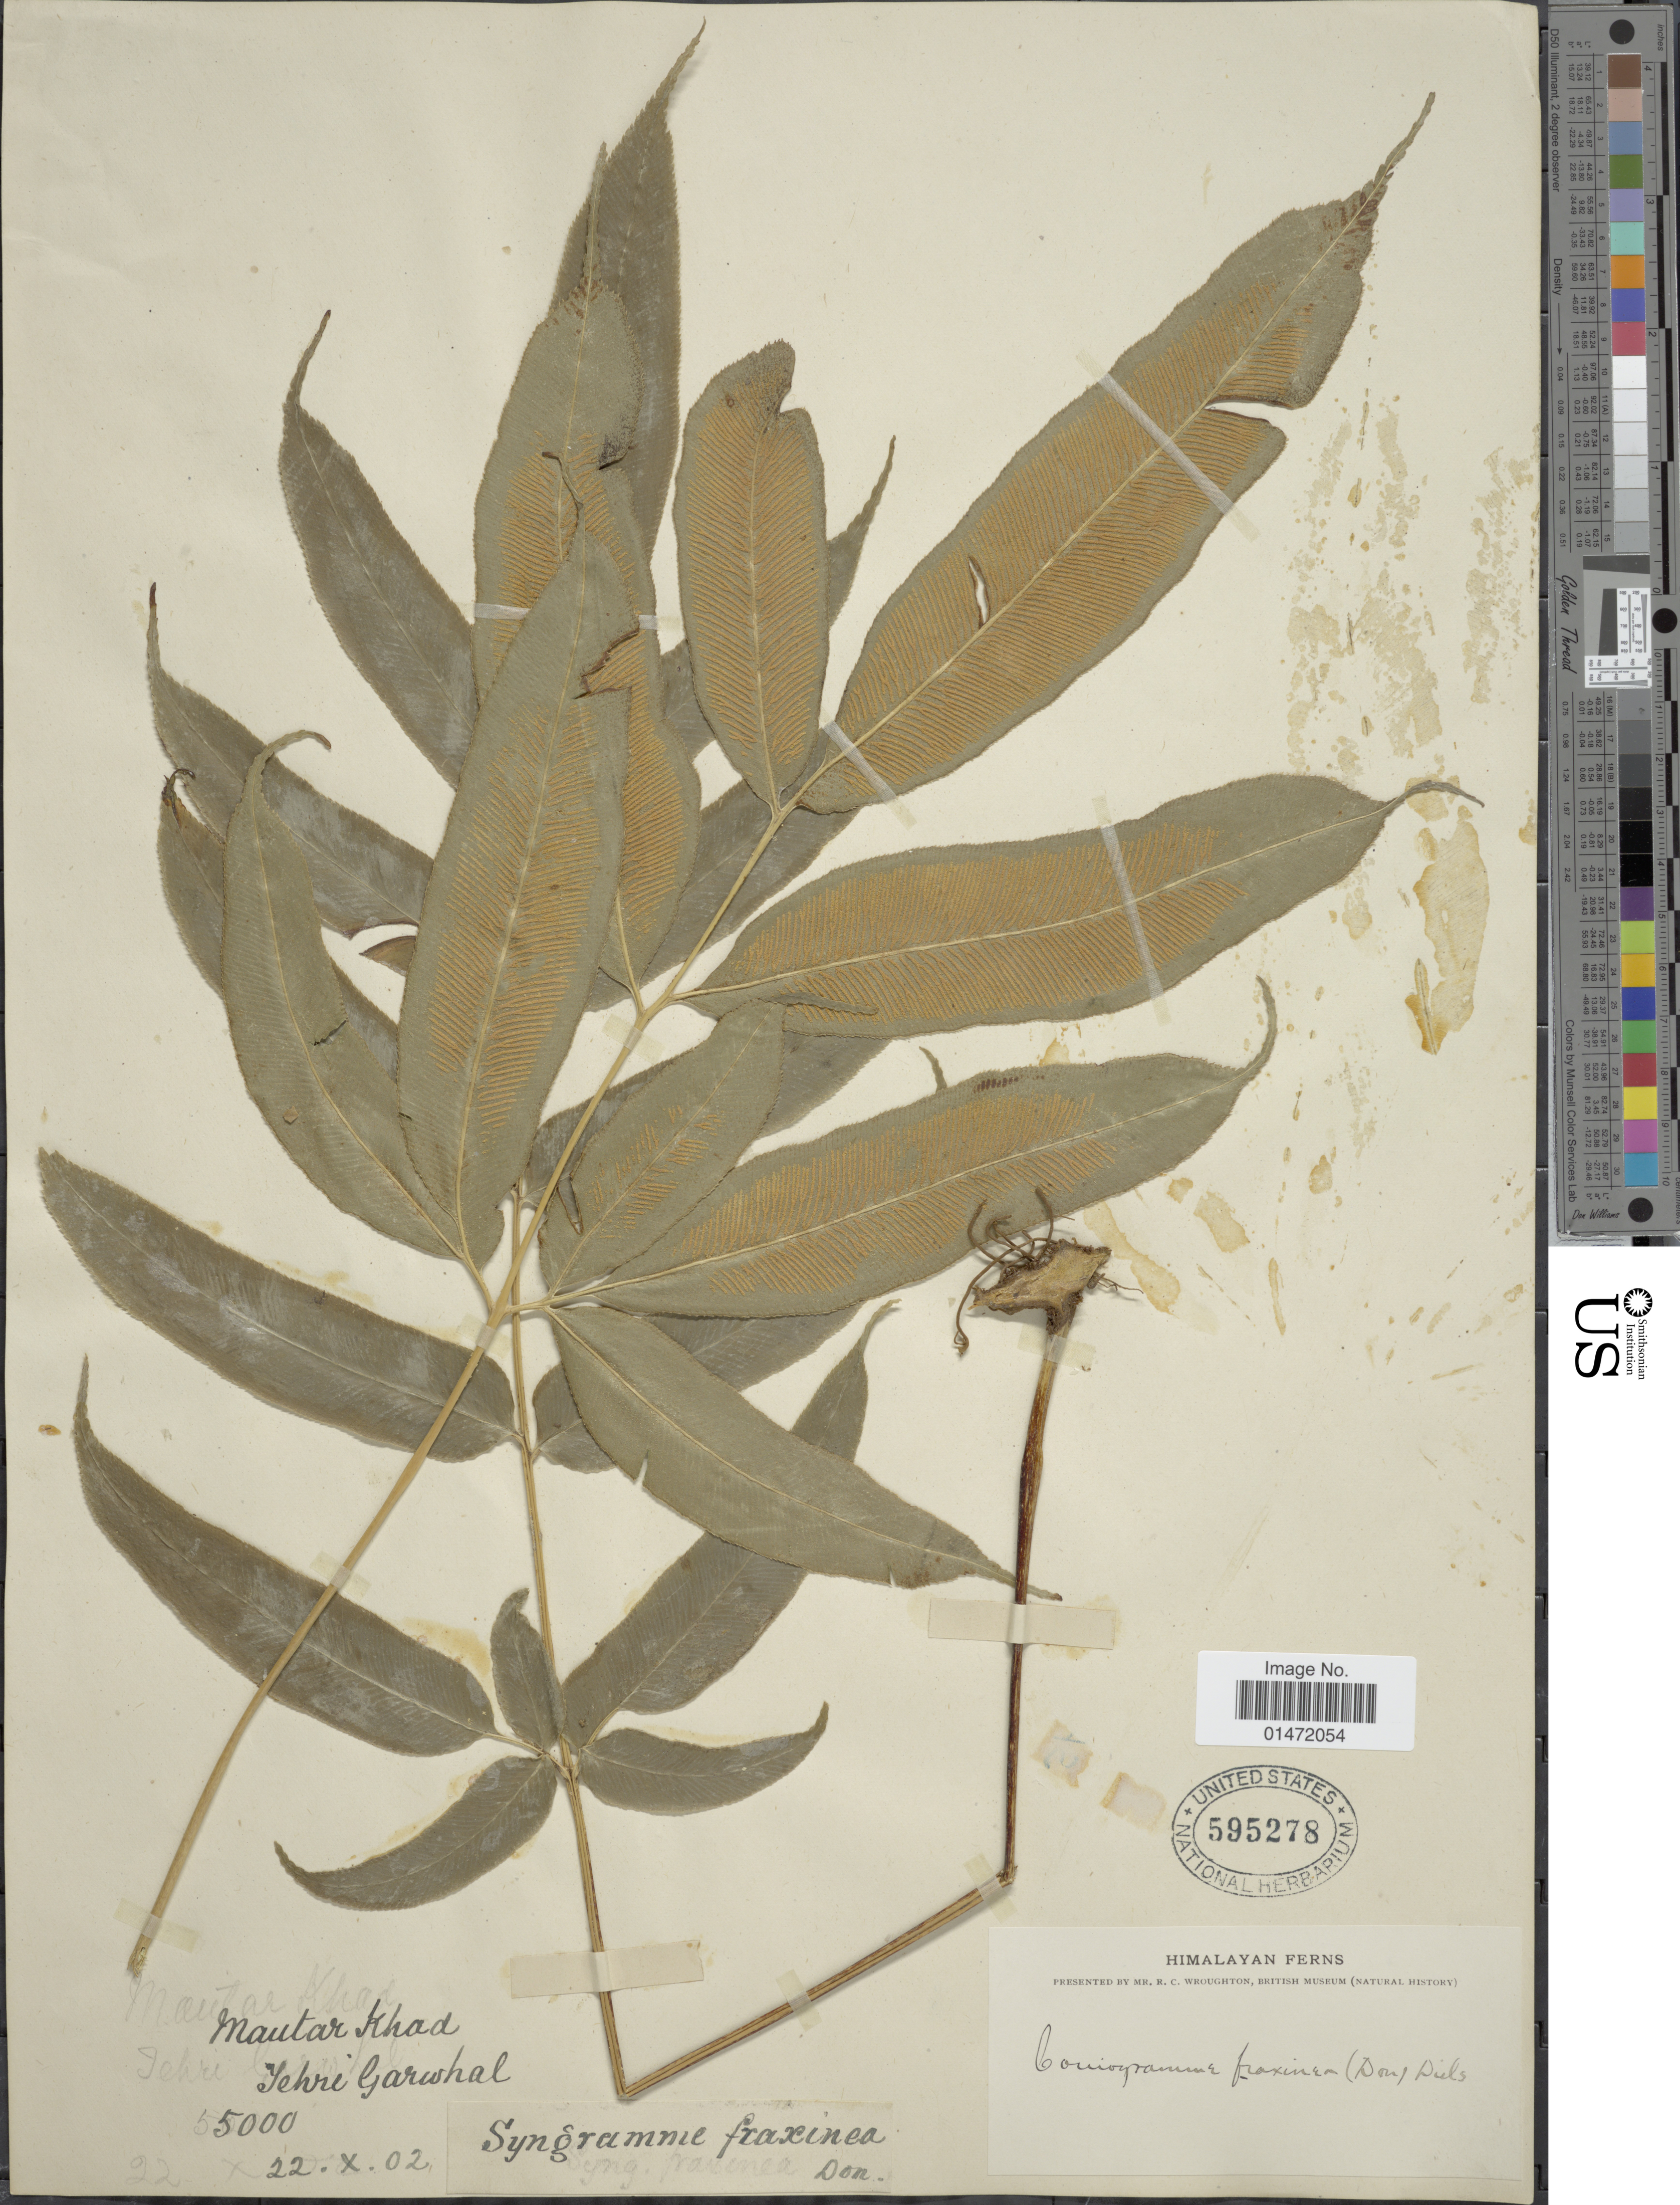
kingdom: Plantae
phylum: Tracheophyta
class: Polypodiopsida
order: Polypodiales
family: Pteridaceae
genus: Coniogramme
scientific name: Coniogramme intermedia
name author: Hieron.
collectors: R. Wroughton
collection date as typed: Transcribed d/m/y: 22/10/2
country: India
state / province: Uttarakhand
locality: Himalayan Ferns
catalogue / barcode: US 595278